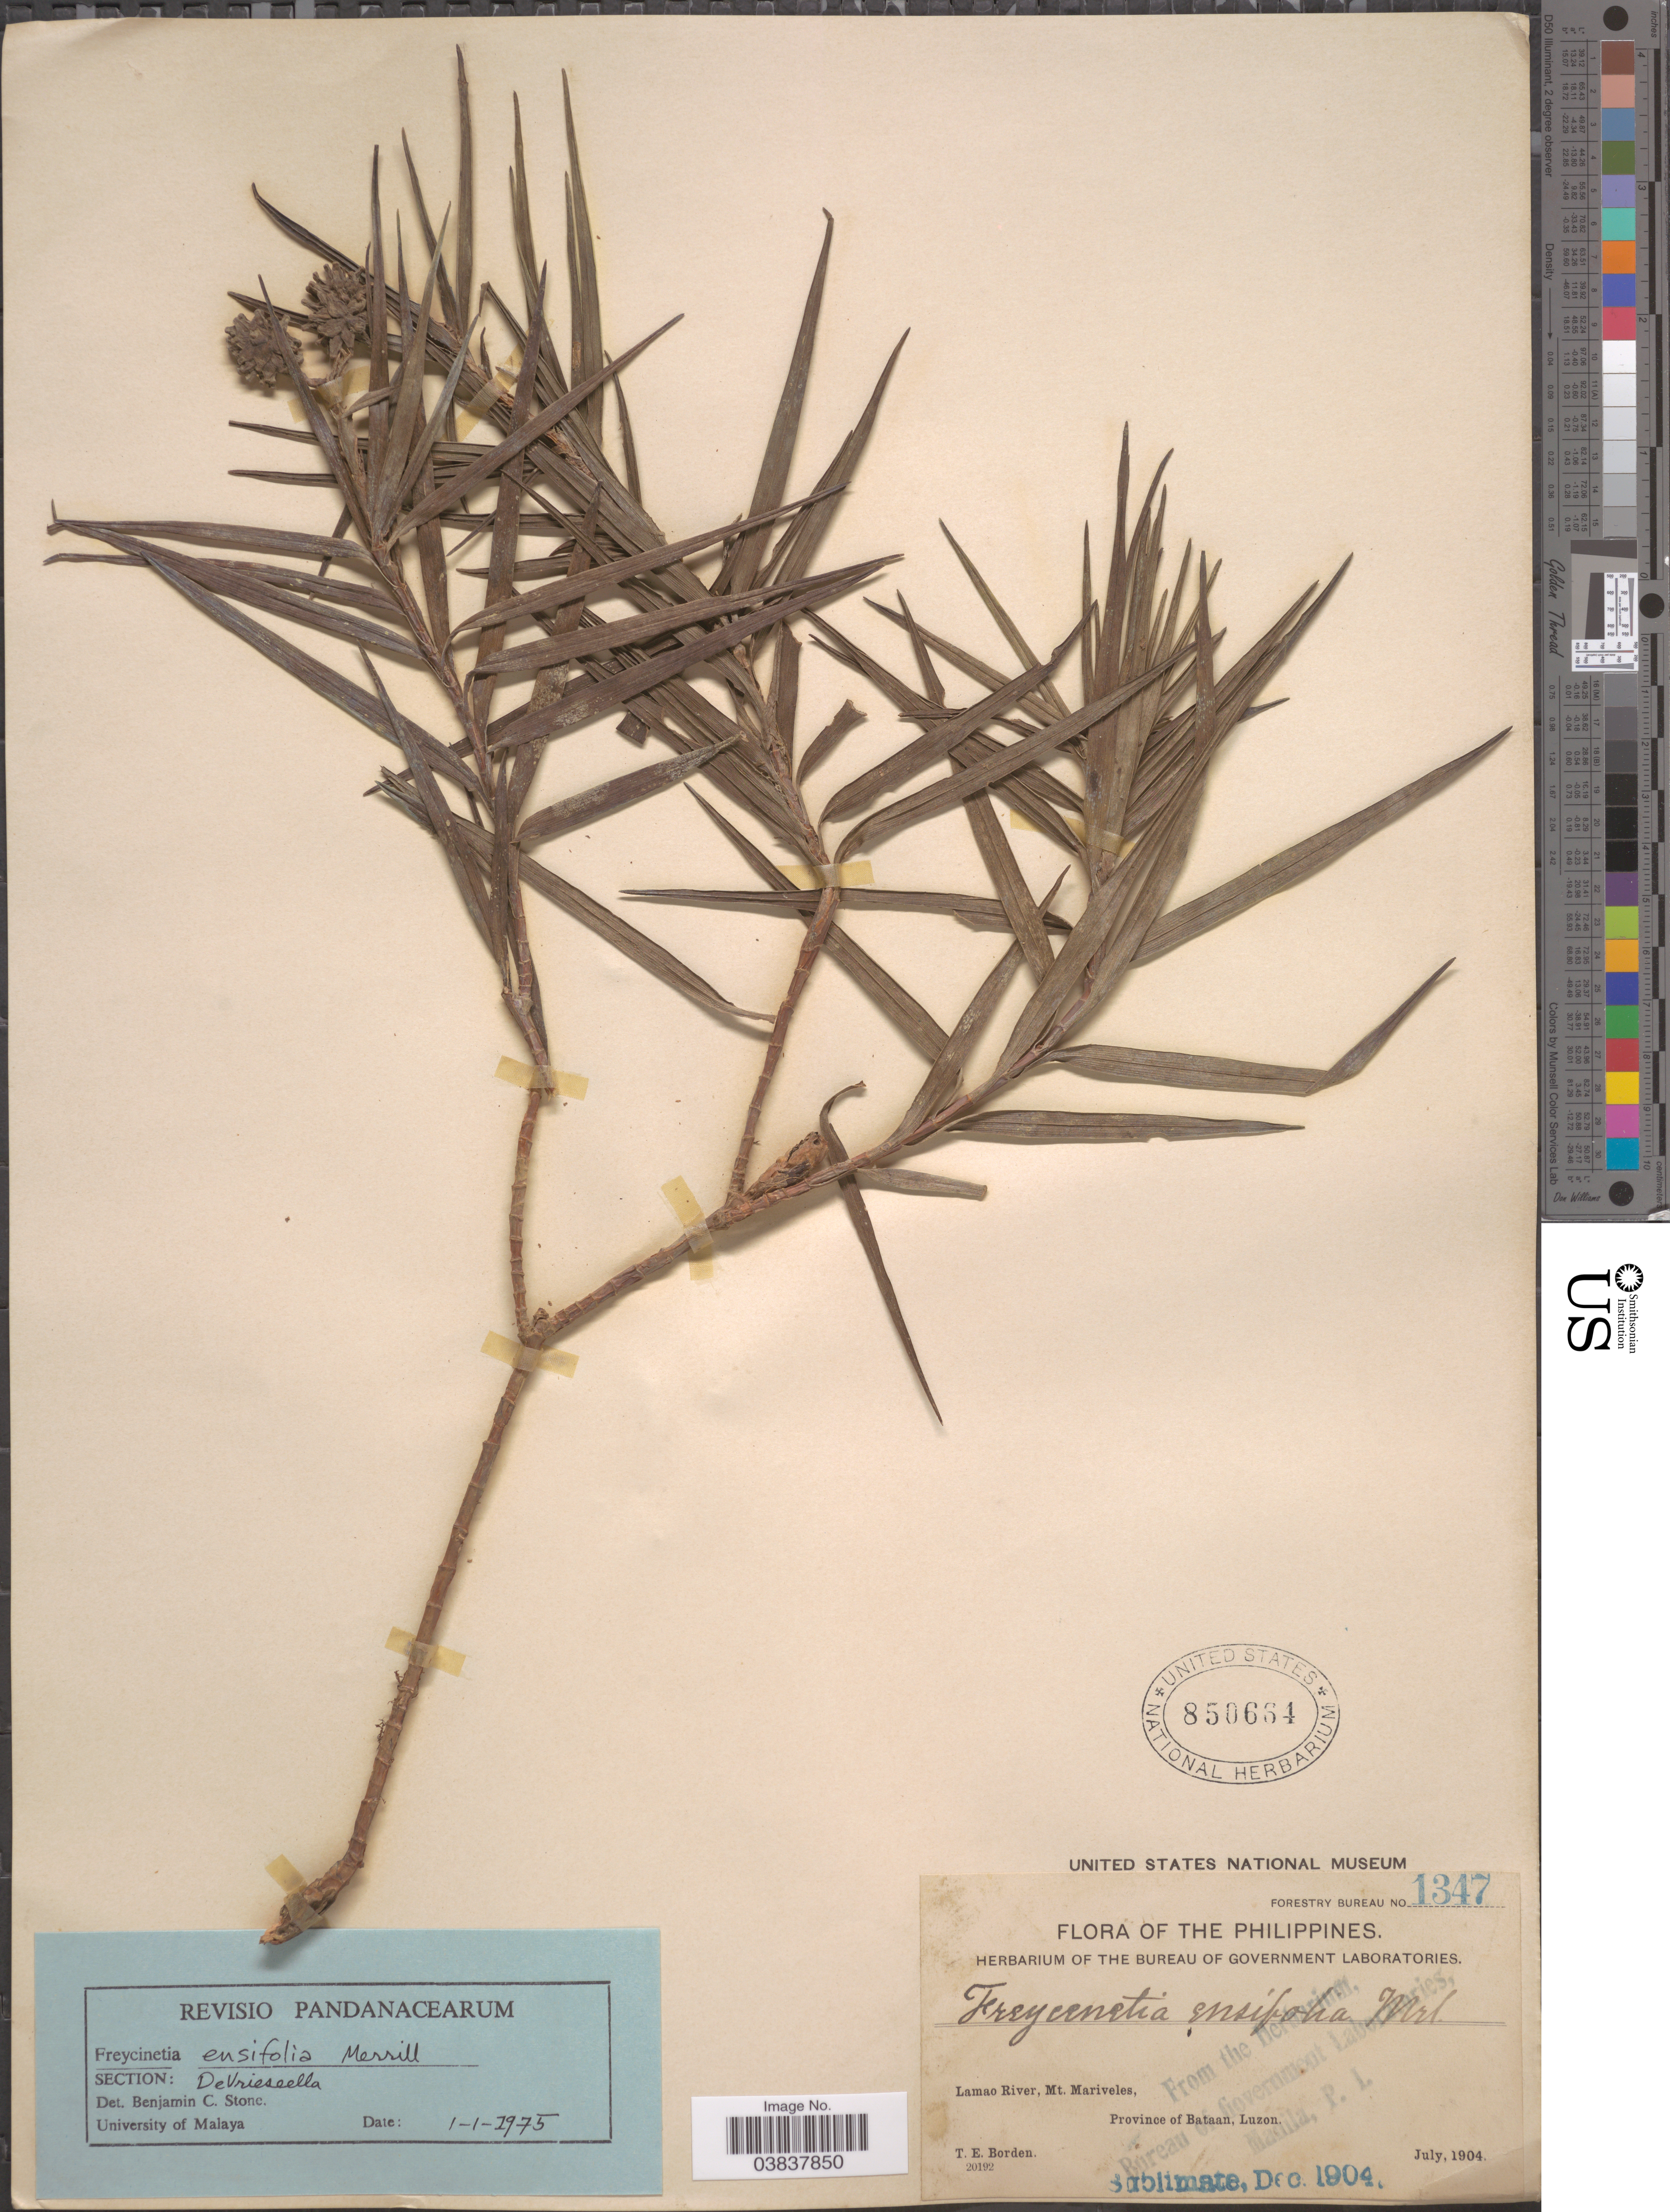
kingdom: Plantae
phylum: Tracheophyta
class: Liliopsida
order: Pandanales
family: Pandanaceae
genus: Freycinetia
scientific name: Freycinetia ensifolia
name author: Merr.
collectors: T. E. Borden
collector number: Forestry Bureau 1347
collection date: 1904-07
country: Philippines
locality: Lamao River, Mt. Mariveles, Province of Bataan, Luzon.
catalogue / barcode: US 850664